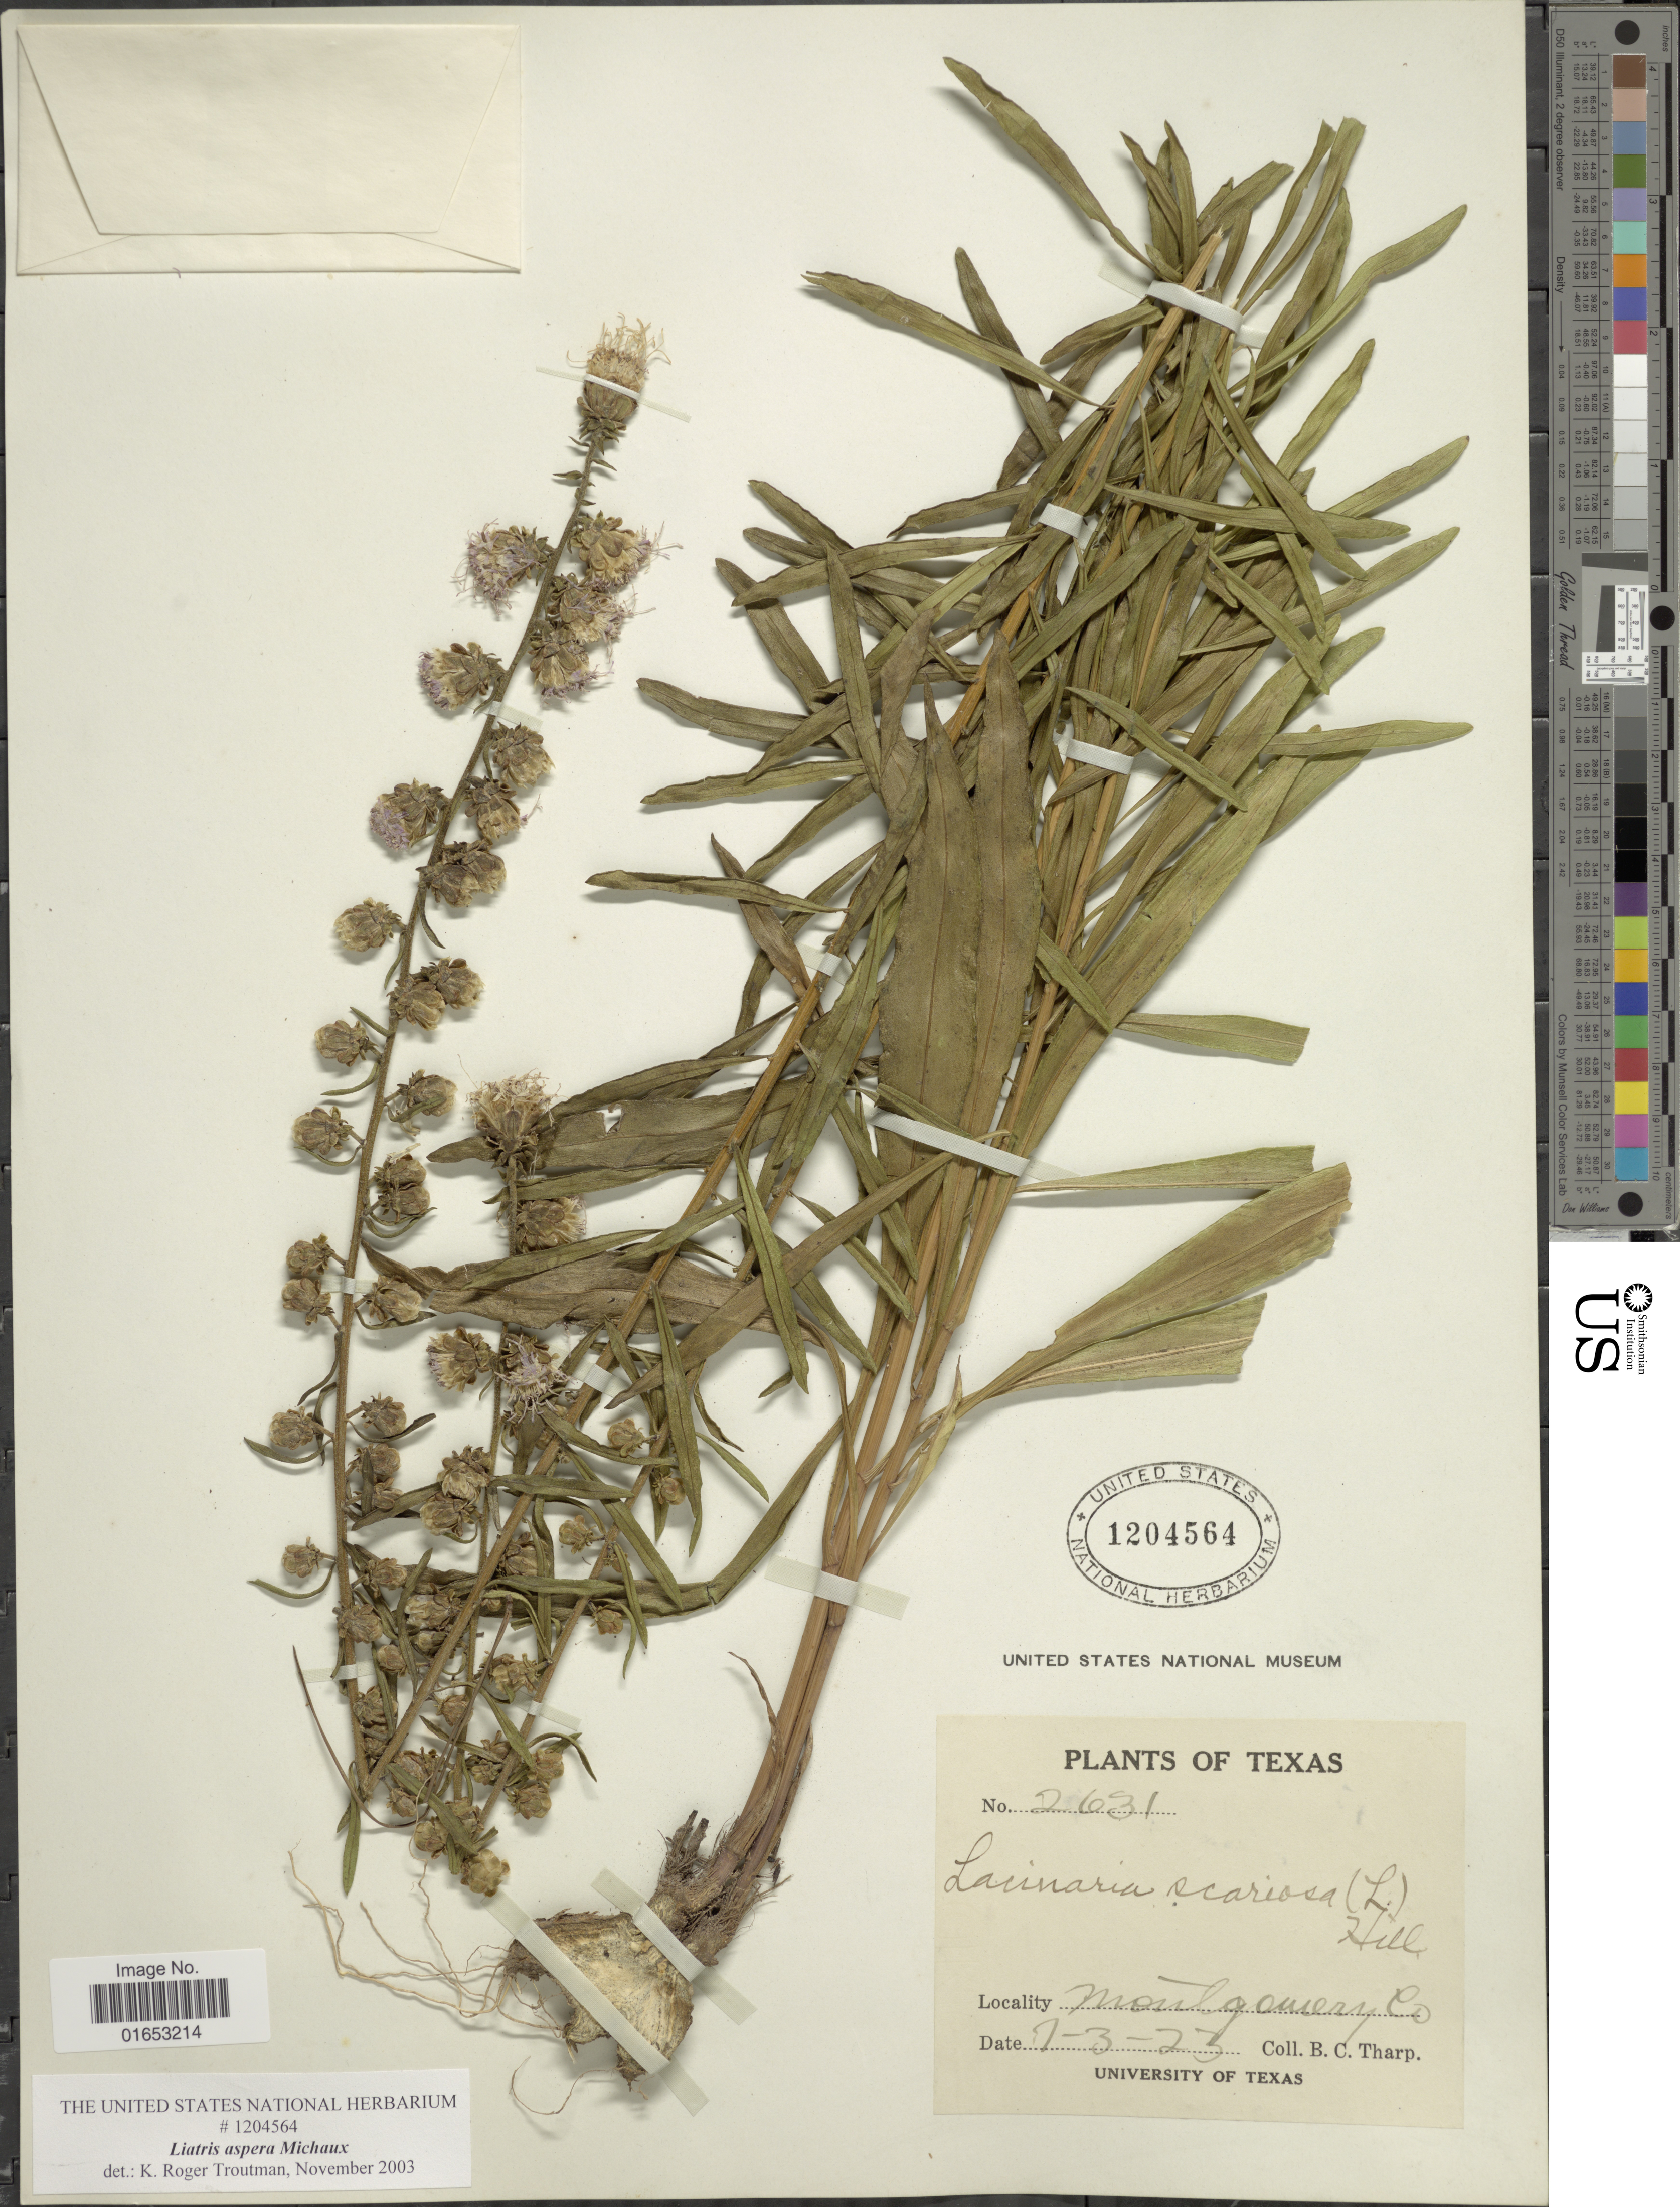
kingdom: Plantae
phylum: Tracheophyta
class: Magnoliopsida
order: Asterales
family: Asteraceae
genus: Liatris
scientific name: Liatris aspera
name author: Michx.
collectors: B. C. Tharp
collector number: D 631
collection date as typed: Transcribed d/m/y: 3/7/23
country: United States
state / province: Texas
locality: Montgomery Co.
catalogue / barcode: US 1204564